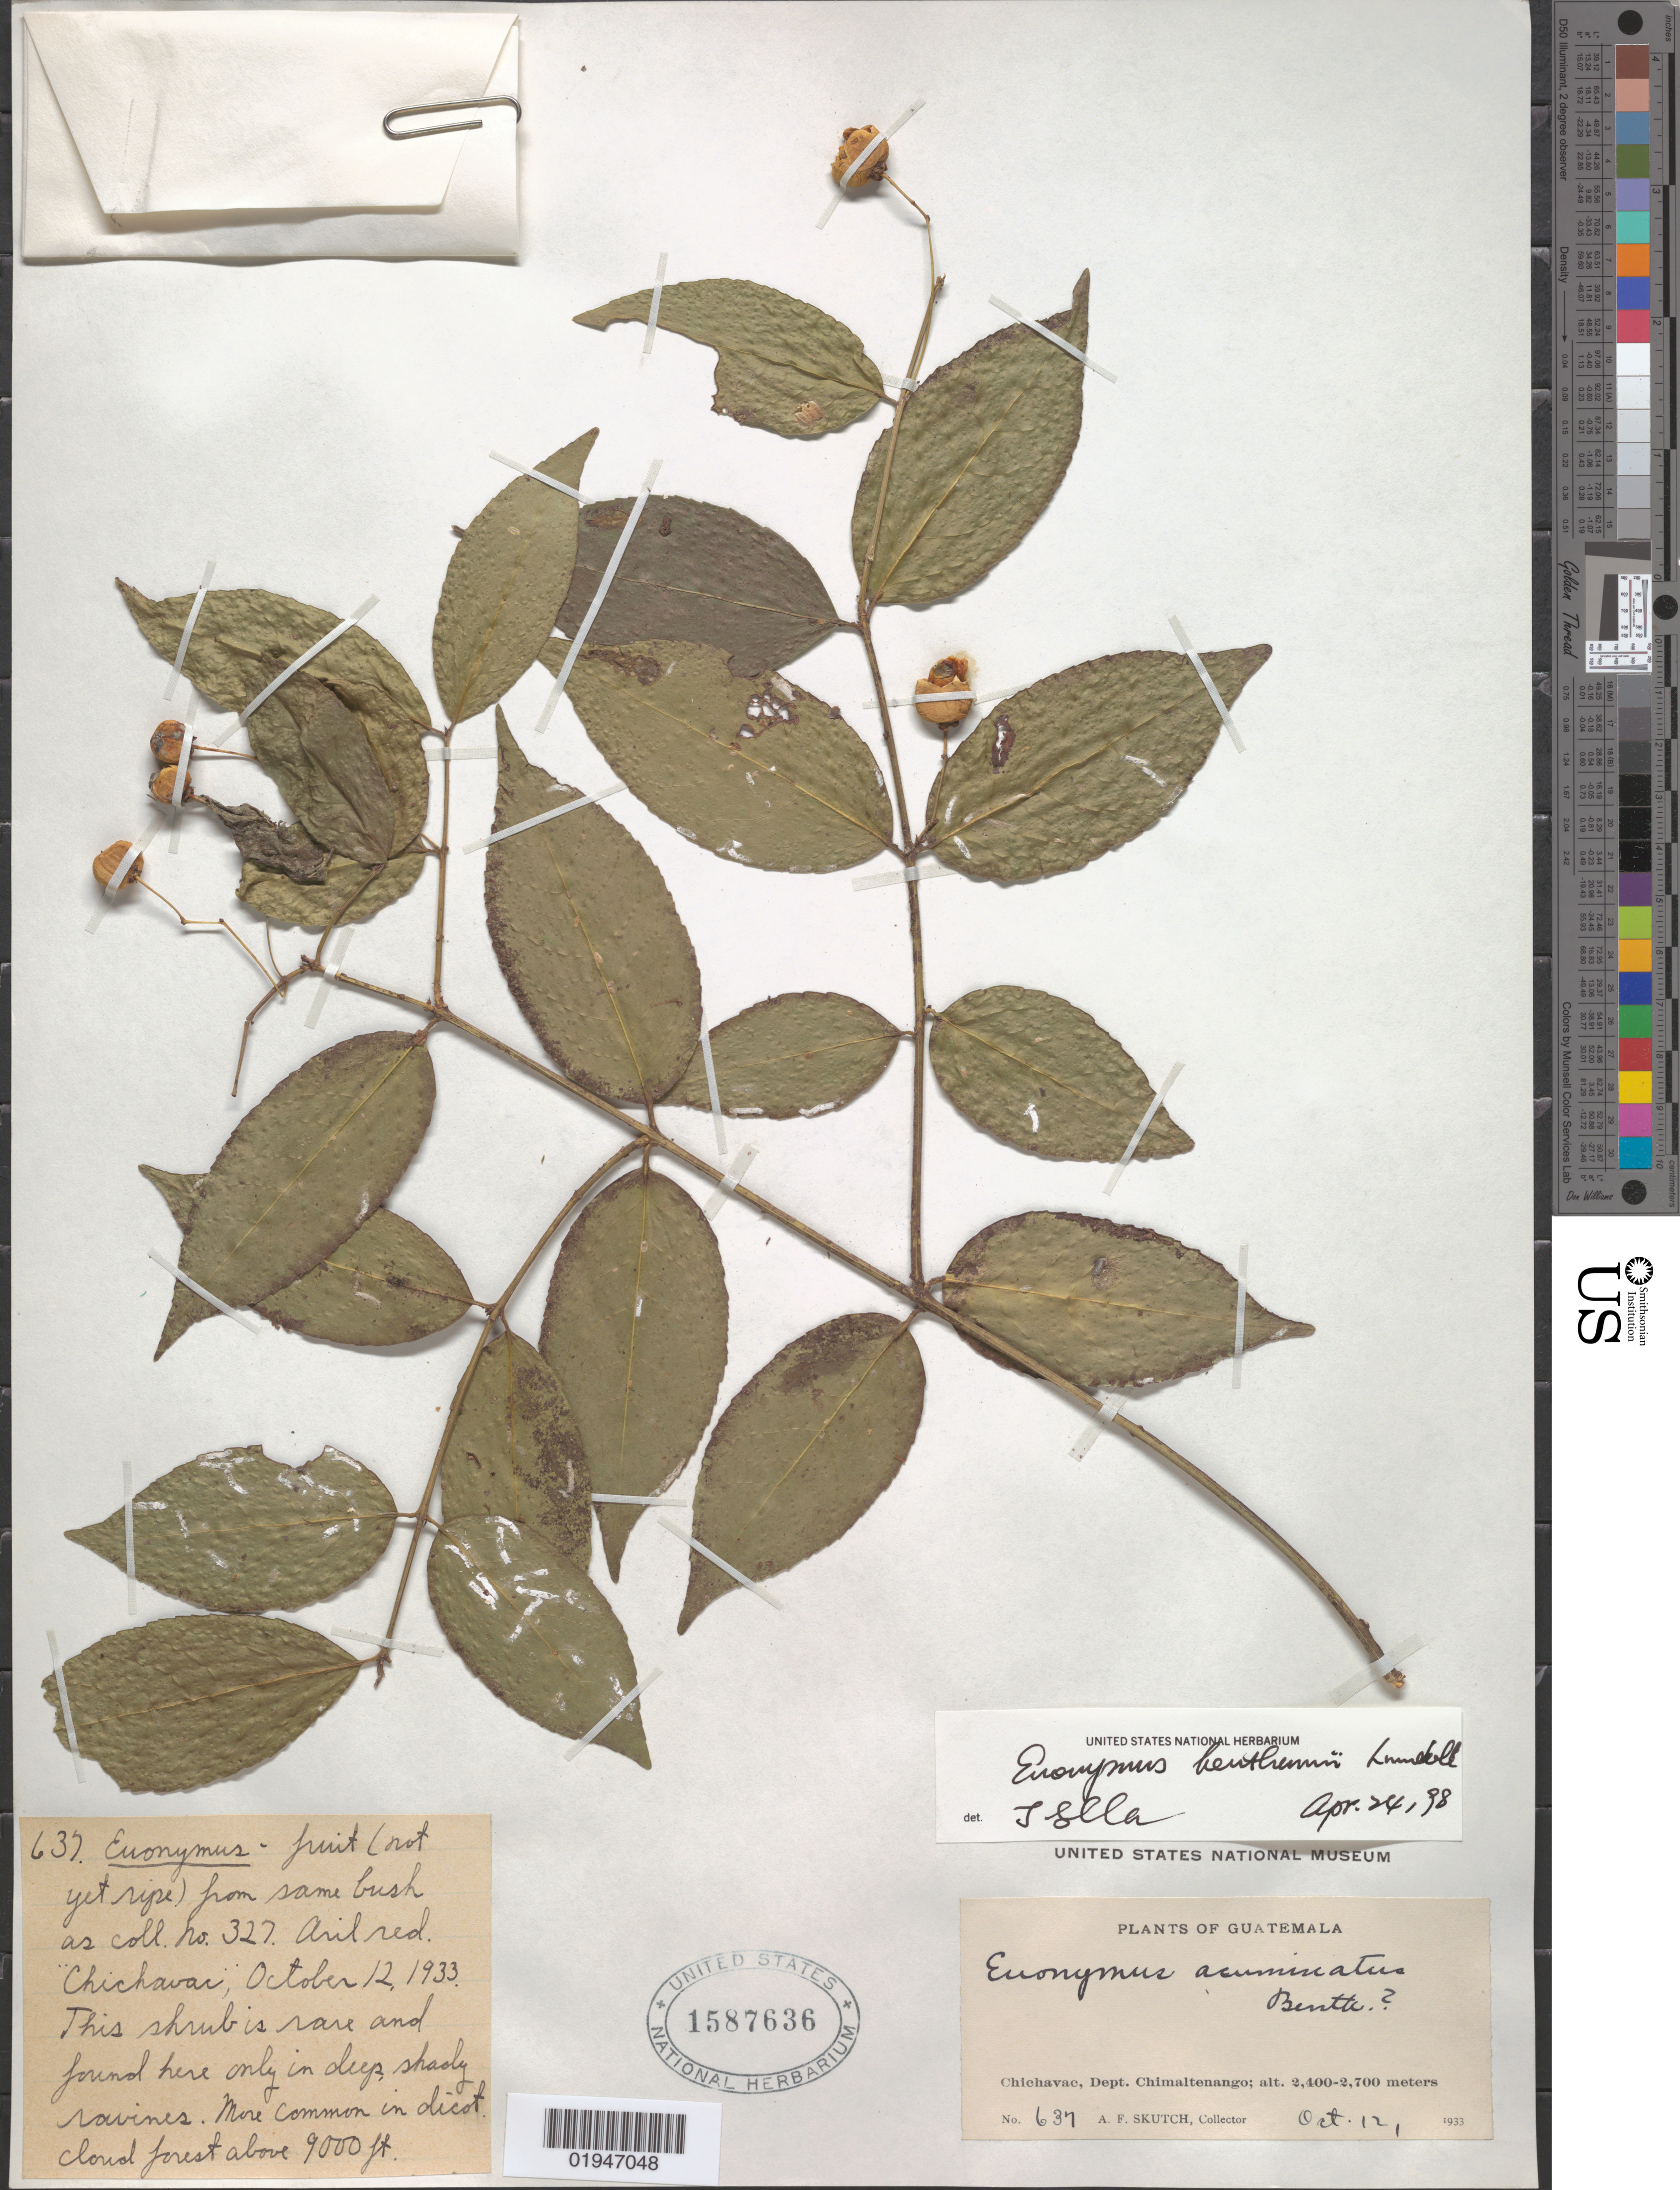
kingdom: Plantae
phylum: Tracheophyta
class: Magnoliopsida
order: Celastrales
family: Celastraceae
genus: Euonymus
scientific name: Euonymus benthamii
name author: Lundell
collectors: A. F. Skutch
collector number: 637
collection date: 1933-10-12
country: Guatemala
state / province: Chimaltenango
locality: Chichavac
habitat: Deep shady ravines. Rare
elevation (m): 2400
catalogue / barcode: US 1587636